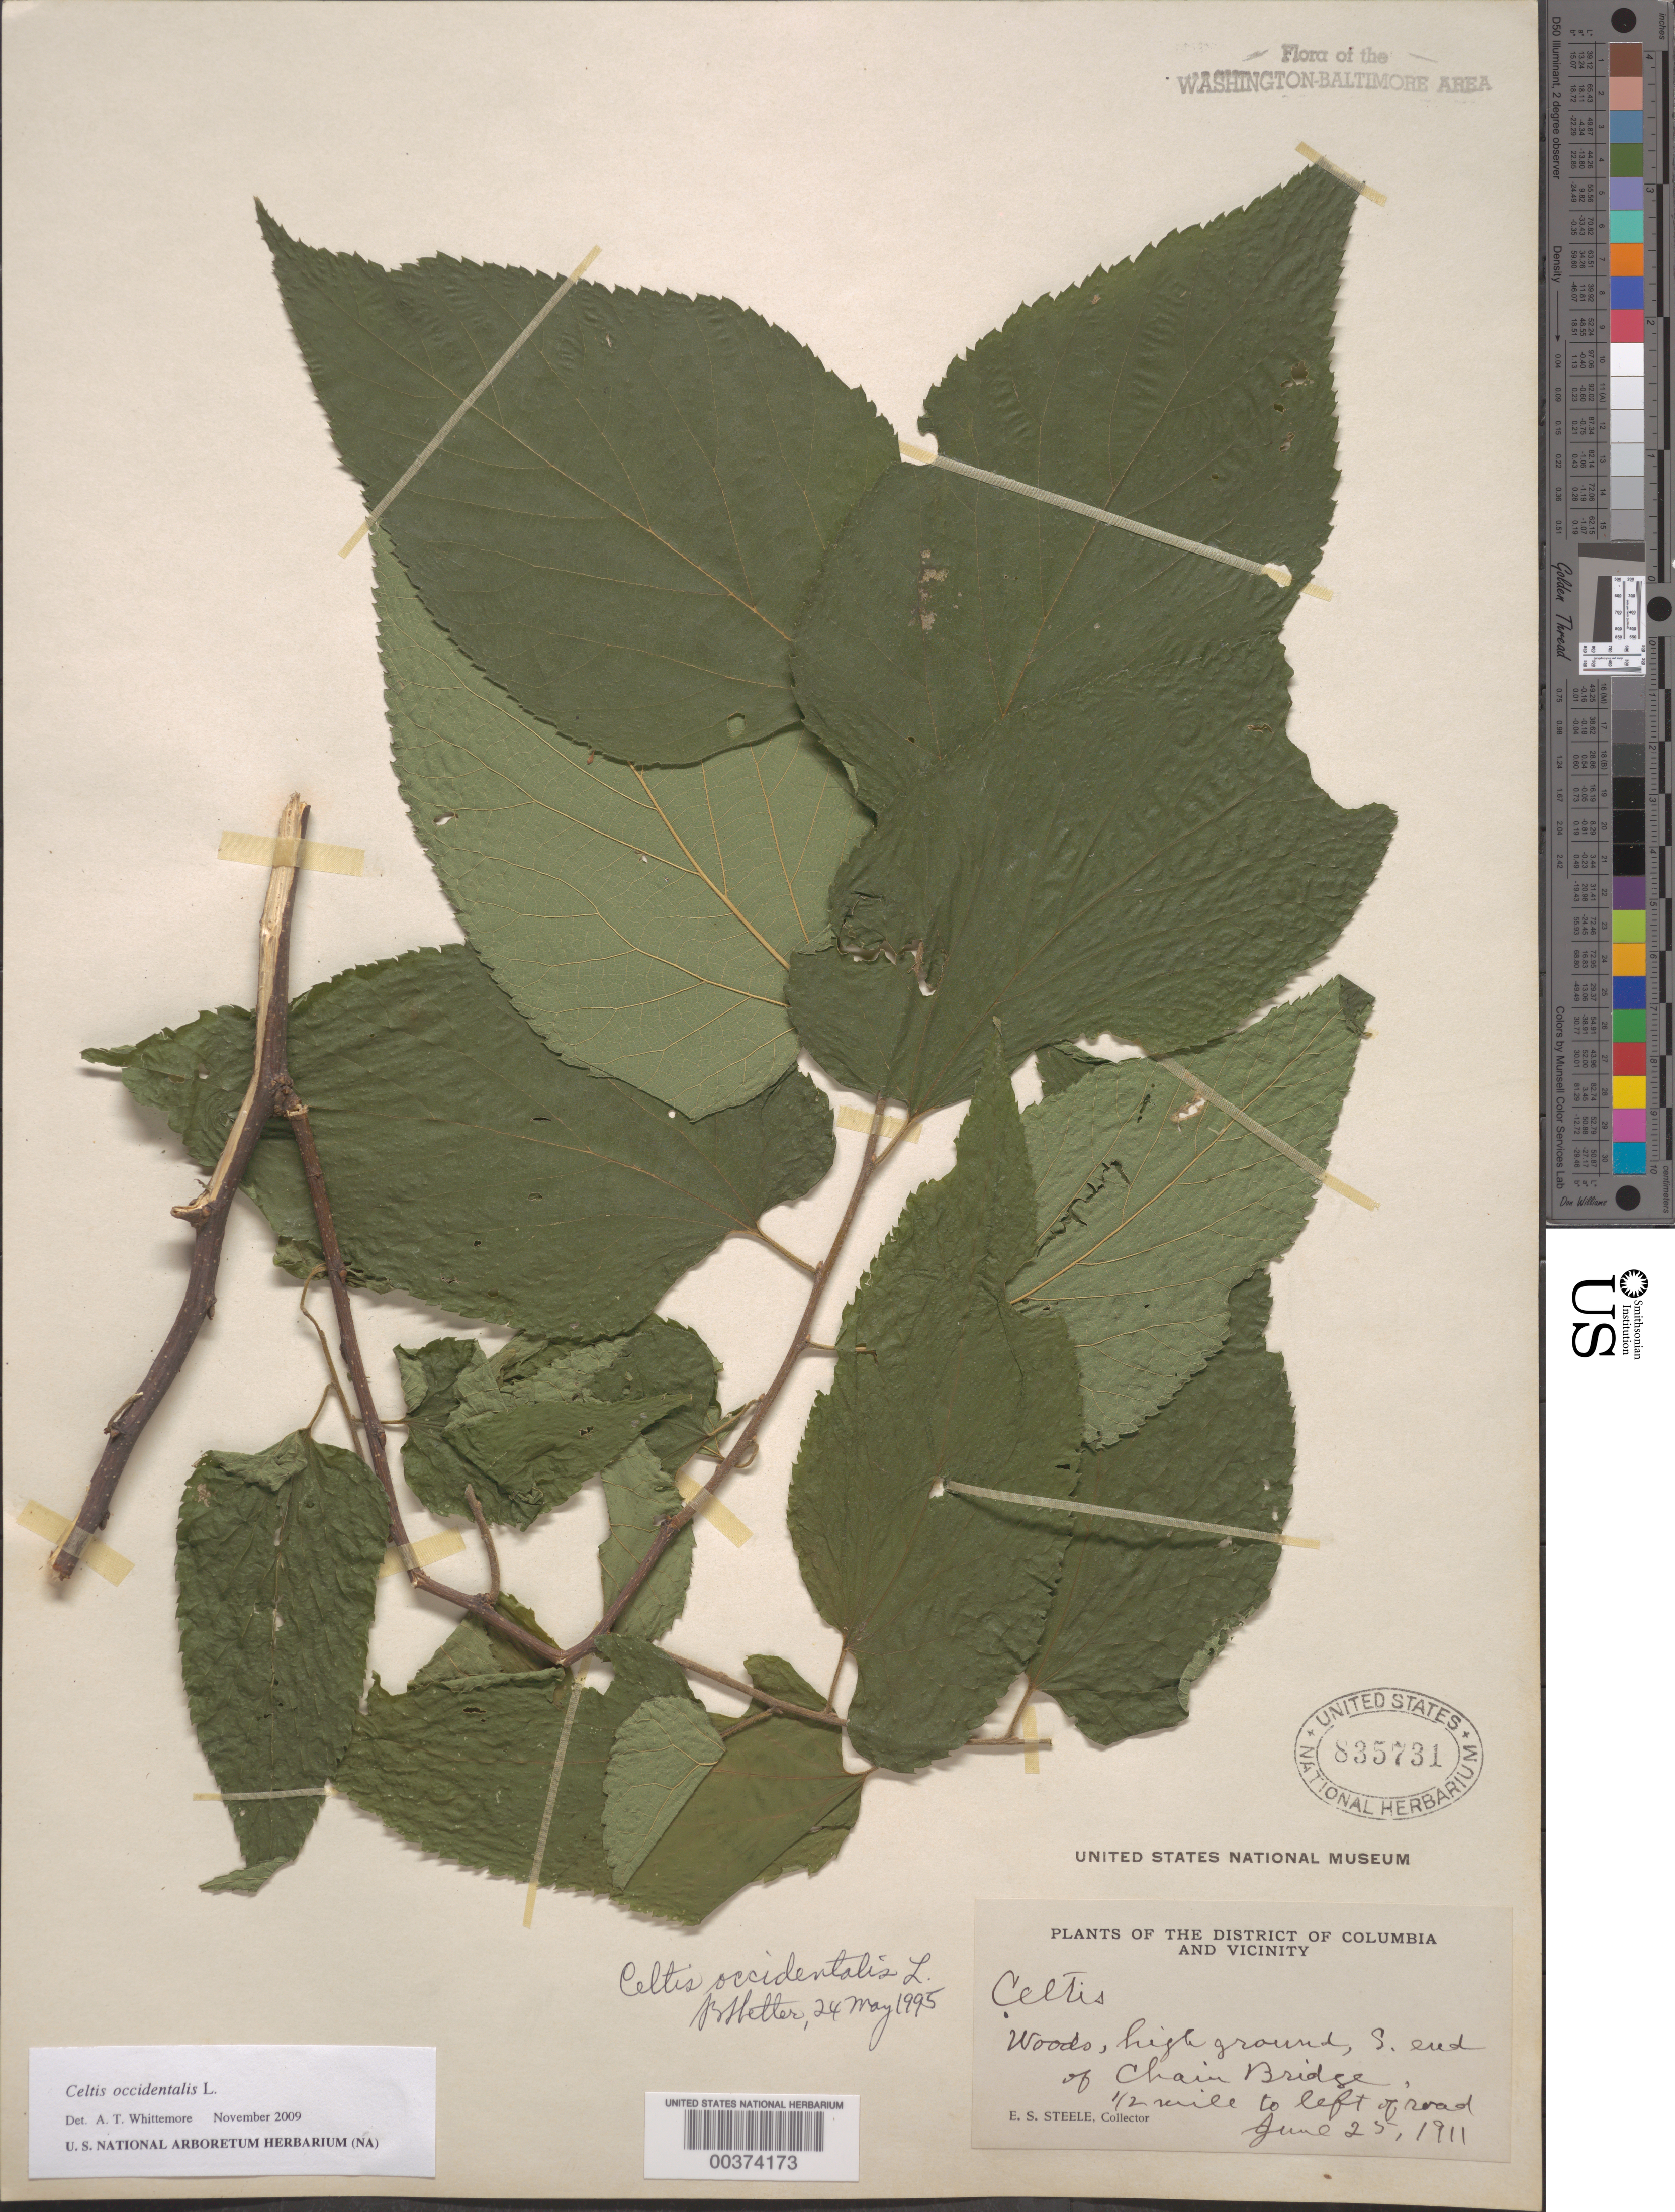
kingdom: Plantae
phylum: Tracheophyta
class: Magnoliopsida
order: Rosales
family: Cannabaceae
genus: Celtis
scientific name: Celtis occidentalis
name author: L.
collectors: E. Steele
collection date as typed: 25 Jun 1911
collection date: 1911-06-25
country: United States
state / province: Virginia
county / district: Fairfax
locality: Chain Bridge C. and O. Canal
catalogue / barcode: US 835731